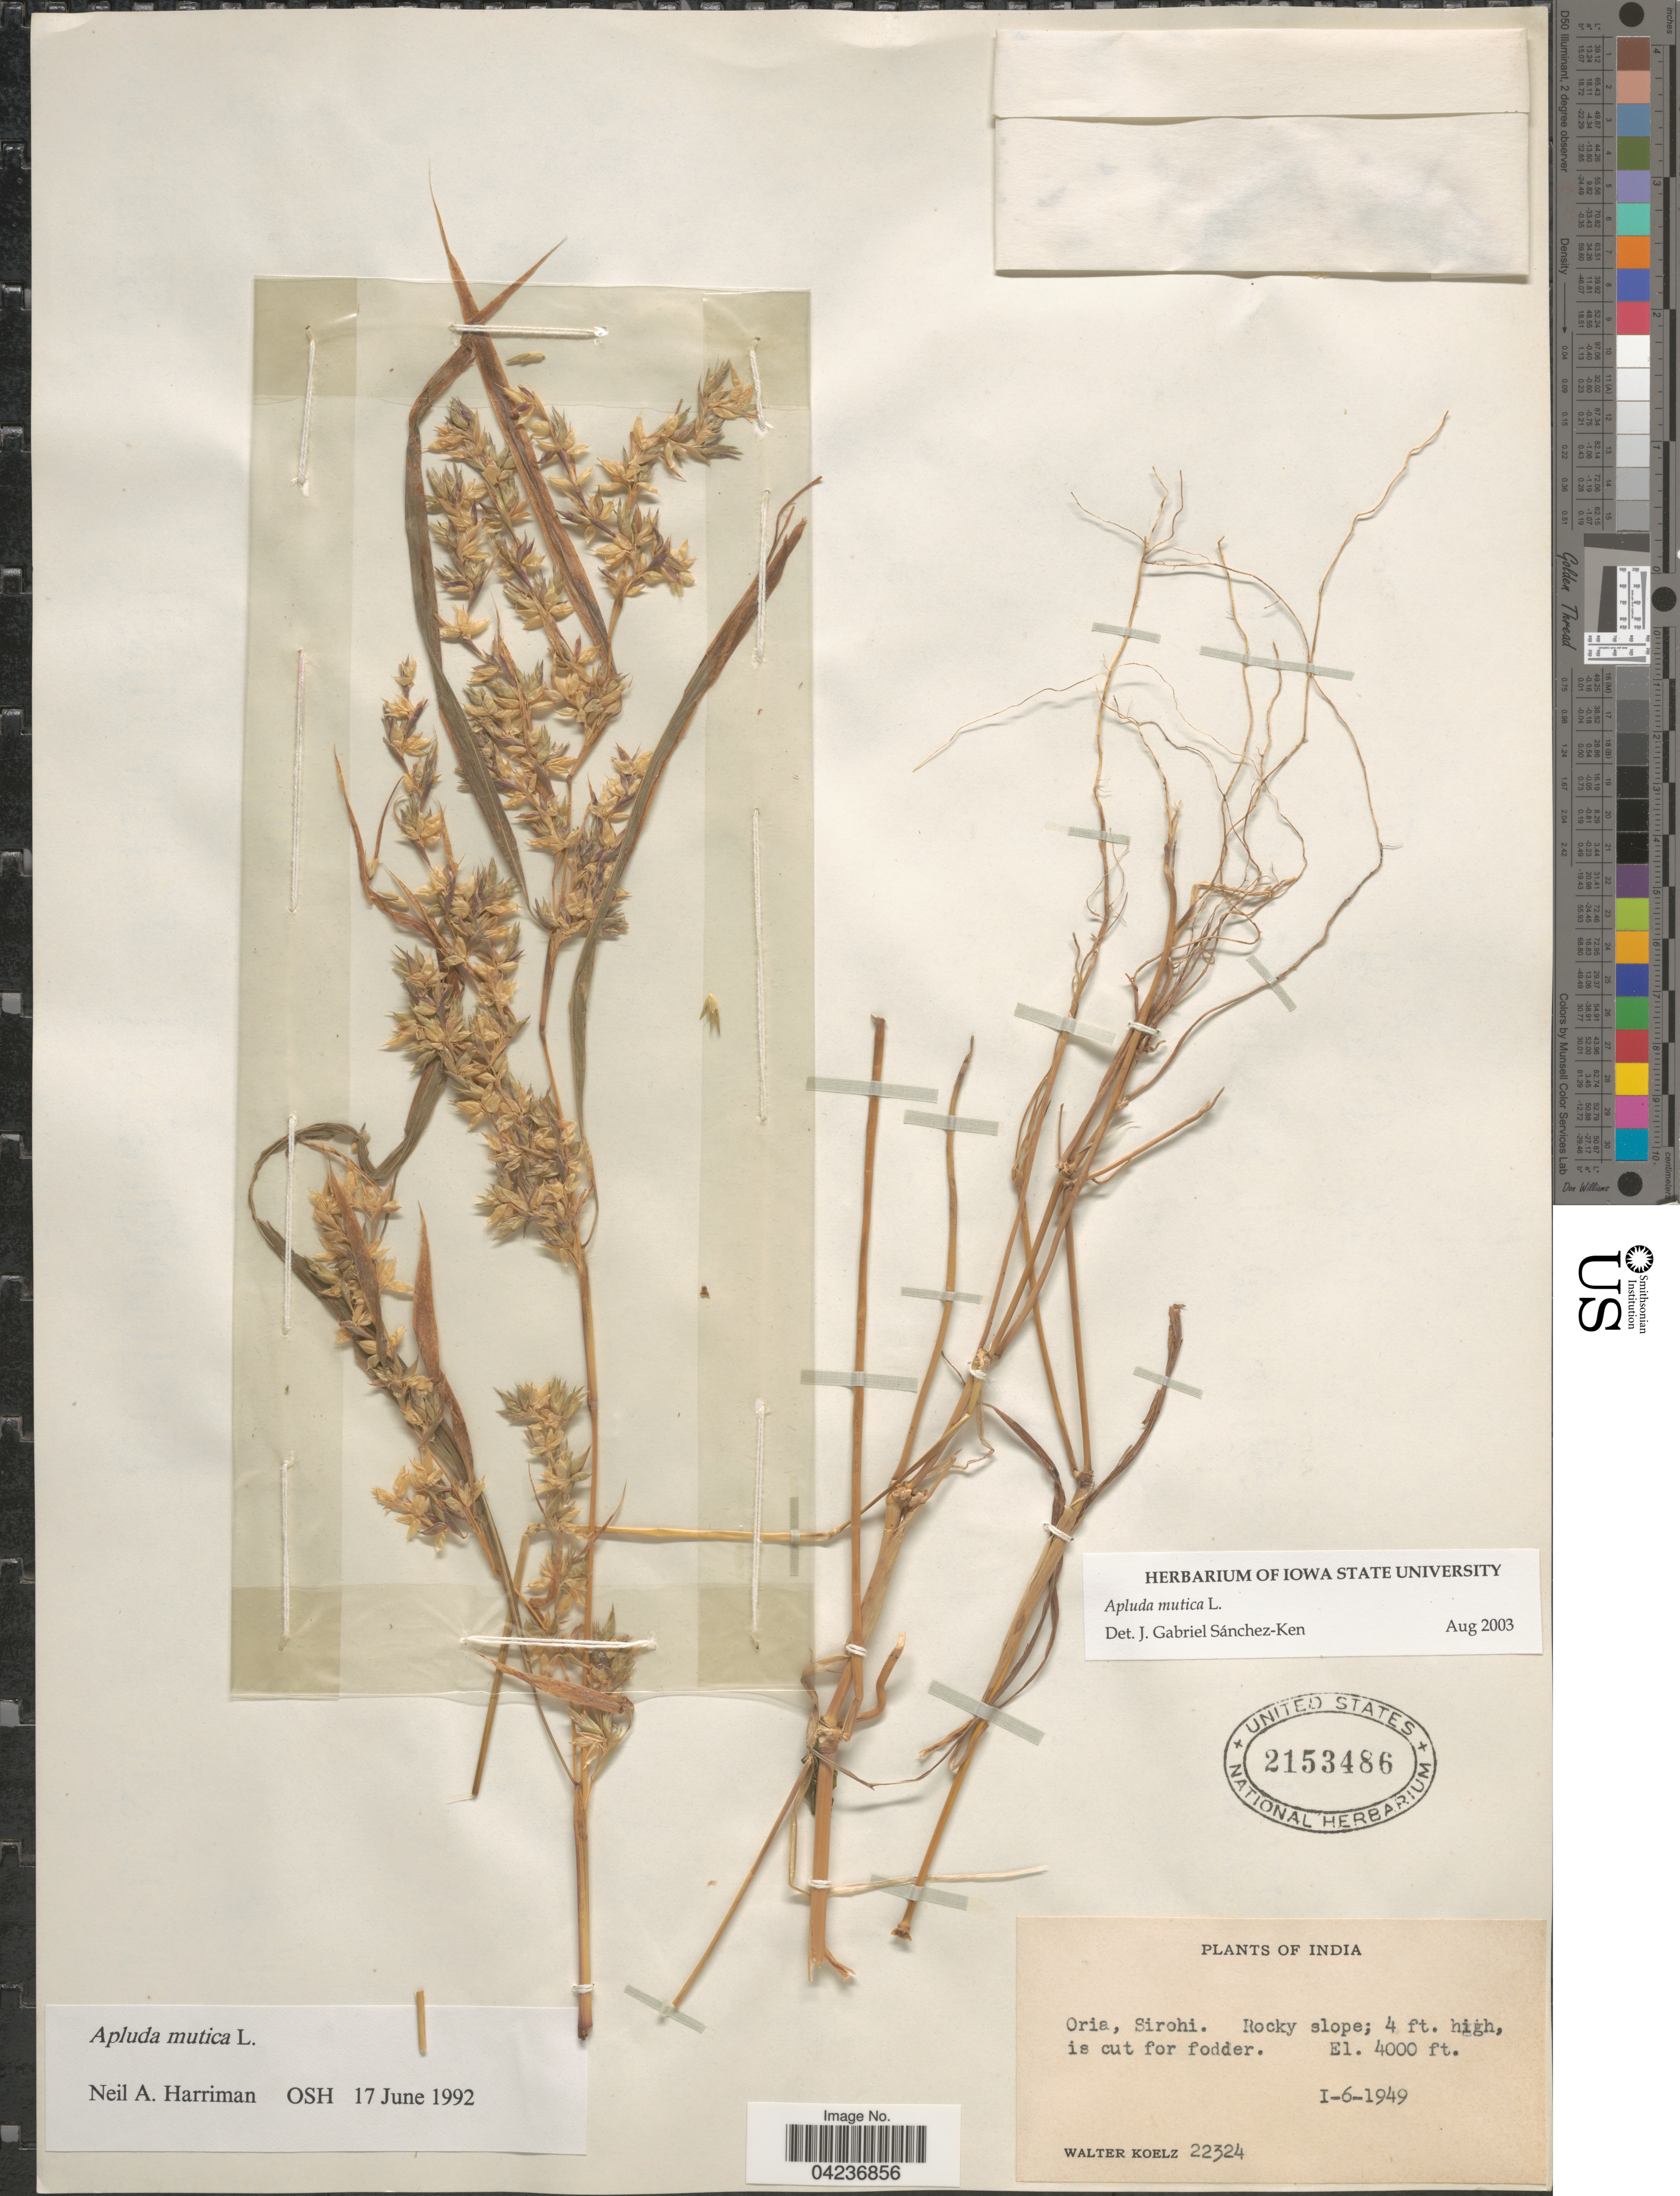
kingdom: Plantae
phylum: Tracheophyta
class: Liliopsida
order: Poales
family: Poaceae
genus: Apluda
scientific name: Apluda mutica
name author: L.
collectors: W. N. Koelz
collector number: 22324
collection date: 1949-01-06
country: India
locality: Oria, Sirohi. Rocky slope.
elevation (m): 1219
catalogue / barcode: US 2153486